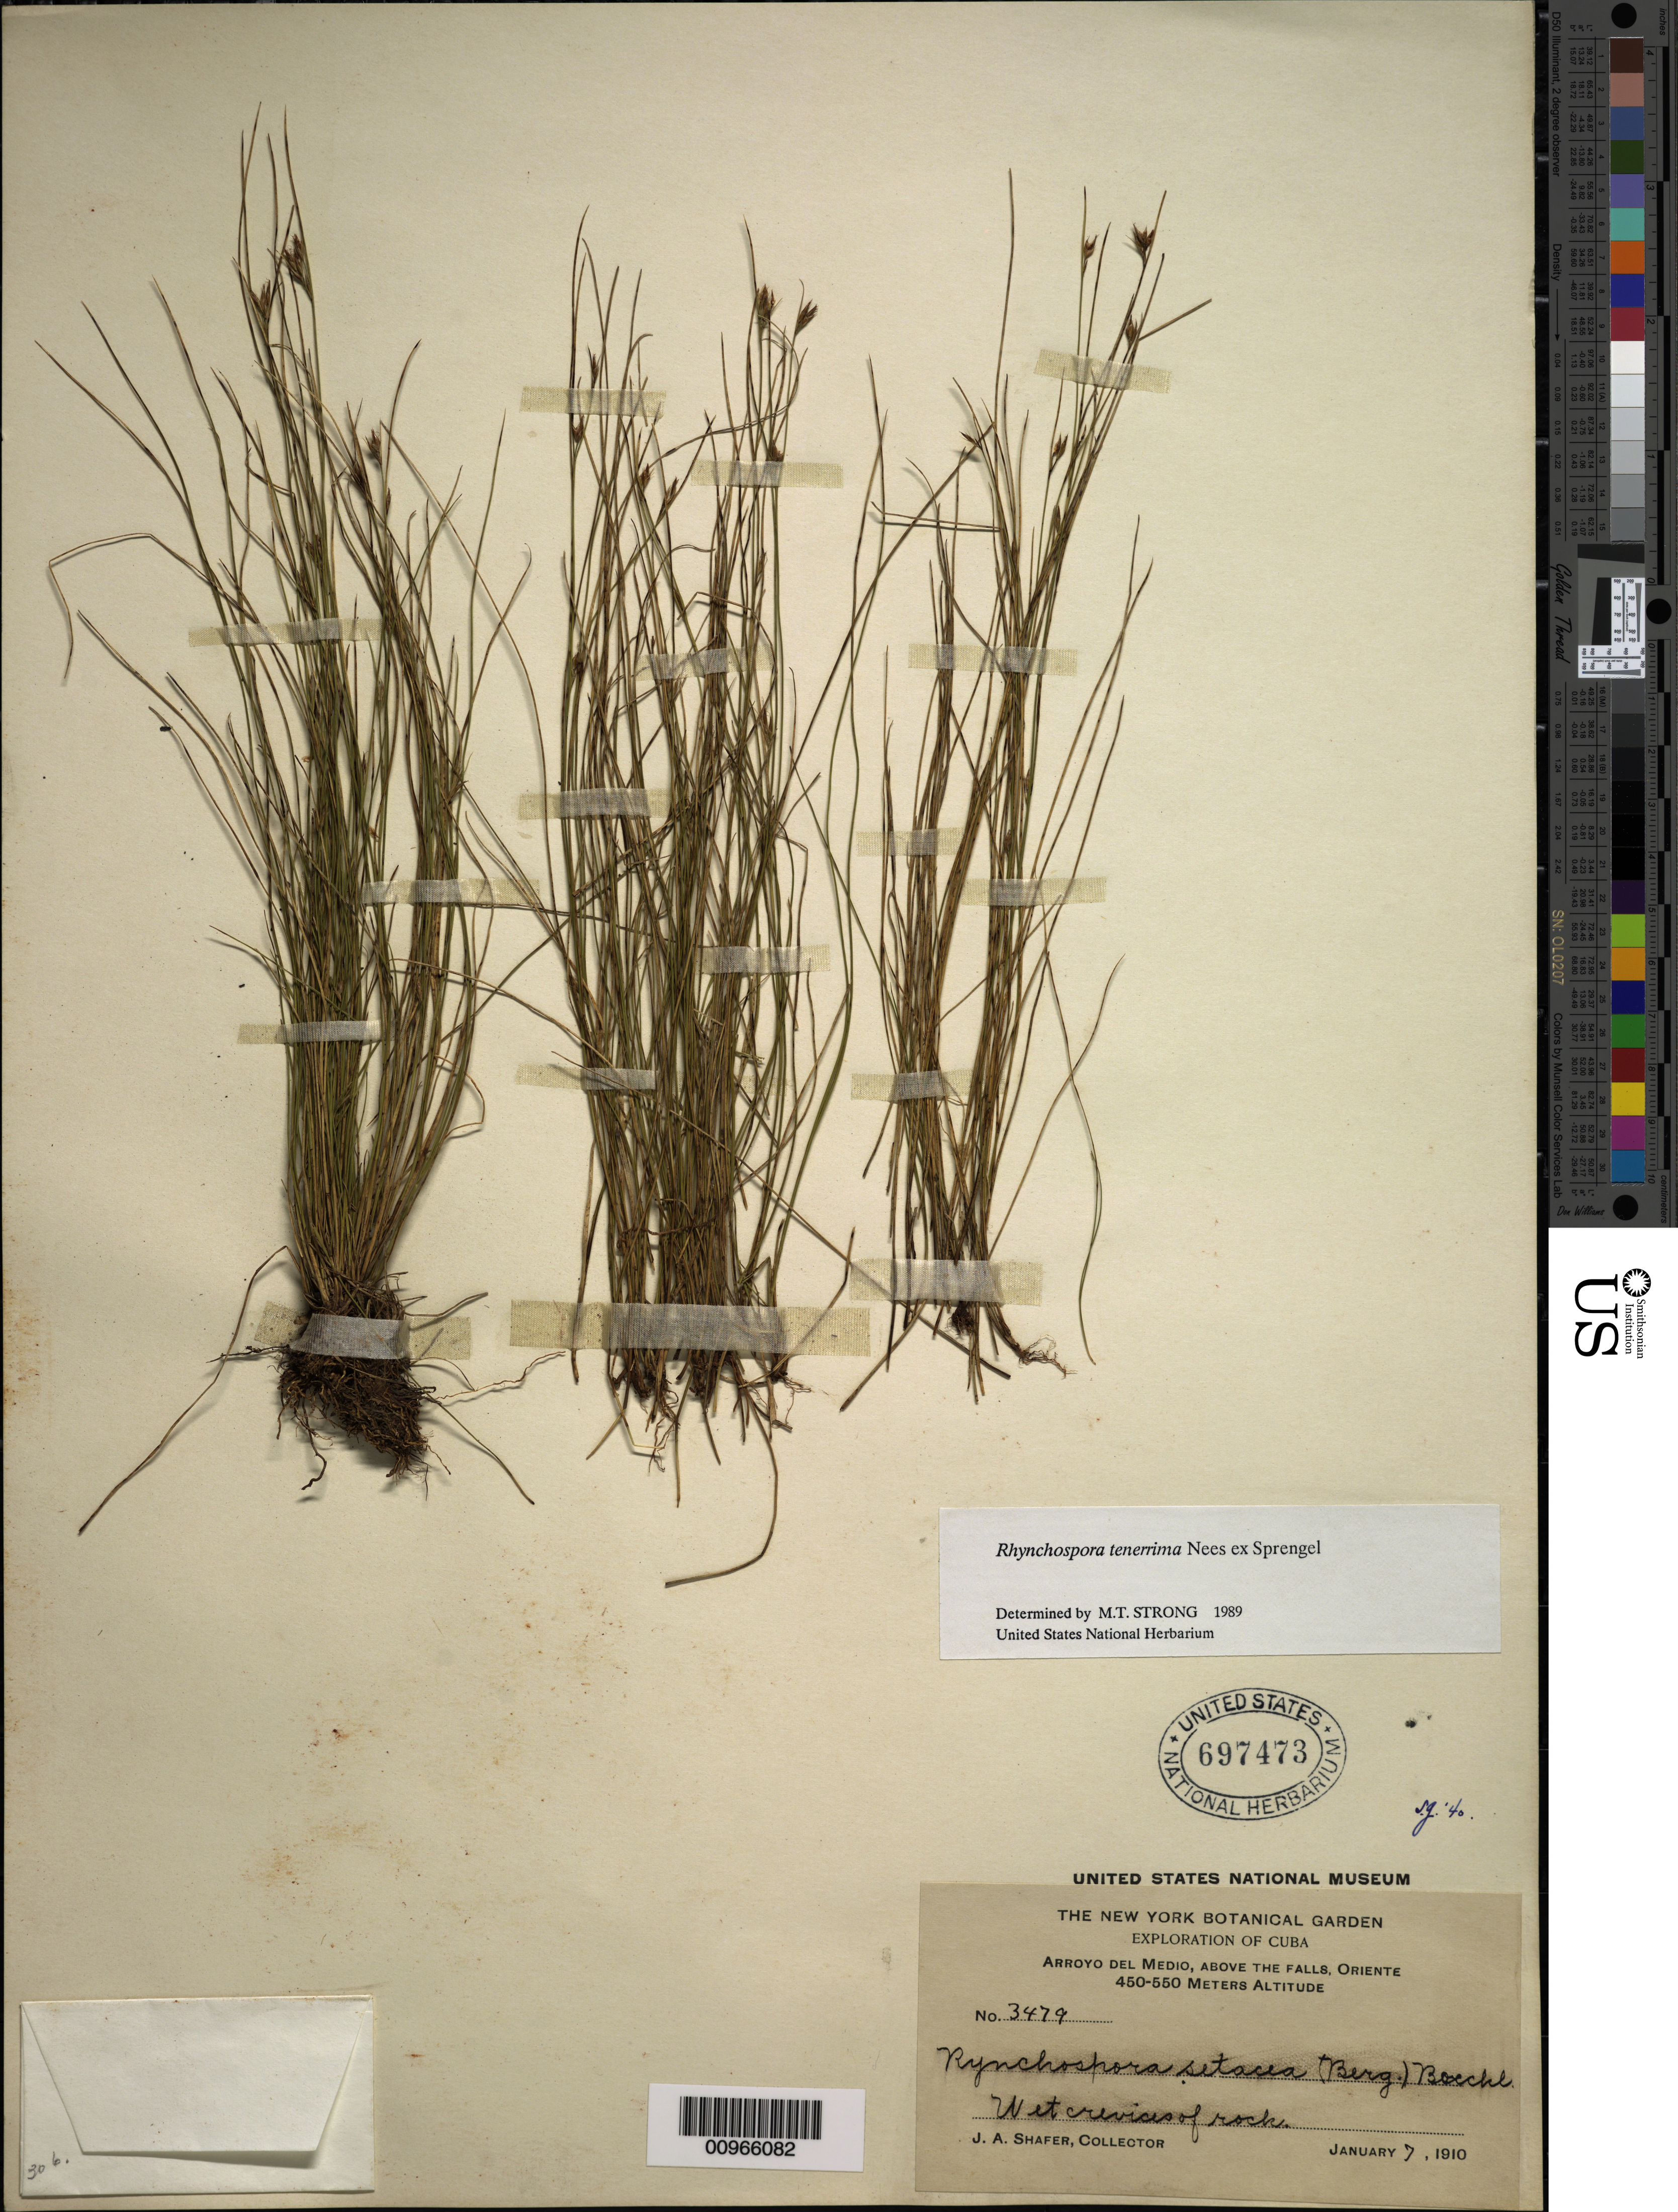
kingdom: Plantae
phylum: Tracheophyta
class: Liliopsida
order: Poales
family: Cyperaceae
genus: Rhynchospora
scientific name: Rhynchospora tenerrima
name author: Nees ex Spreng.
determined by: Strong, M. T., (US), Smithsonian Institution - National Museum of Natural History (UNITED STATES)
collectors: J. A. Shafer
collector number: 3479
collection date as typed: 07 Jan 1910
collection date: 1910-01-07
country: Cuba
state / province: Holguín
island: Cuba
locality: Arroyo del Medio, above the Falls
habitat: Wet crevice of rocks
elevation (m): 450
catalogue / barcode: US 697473